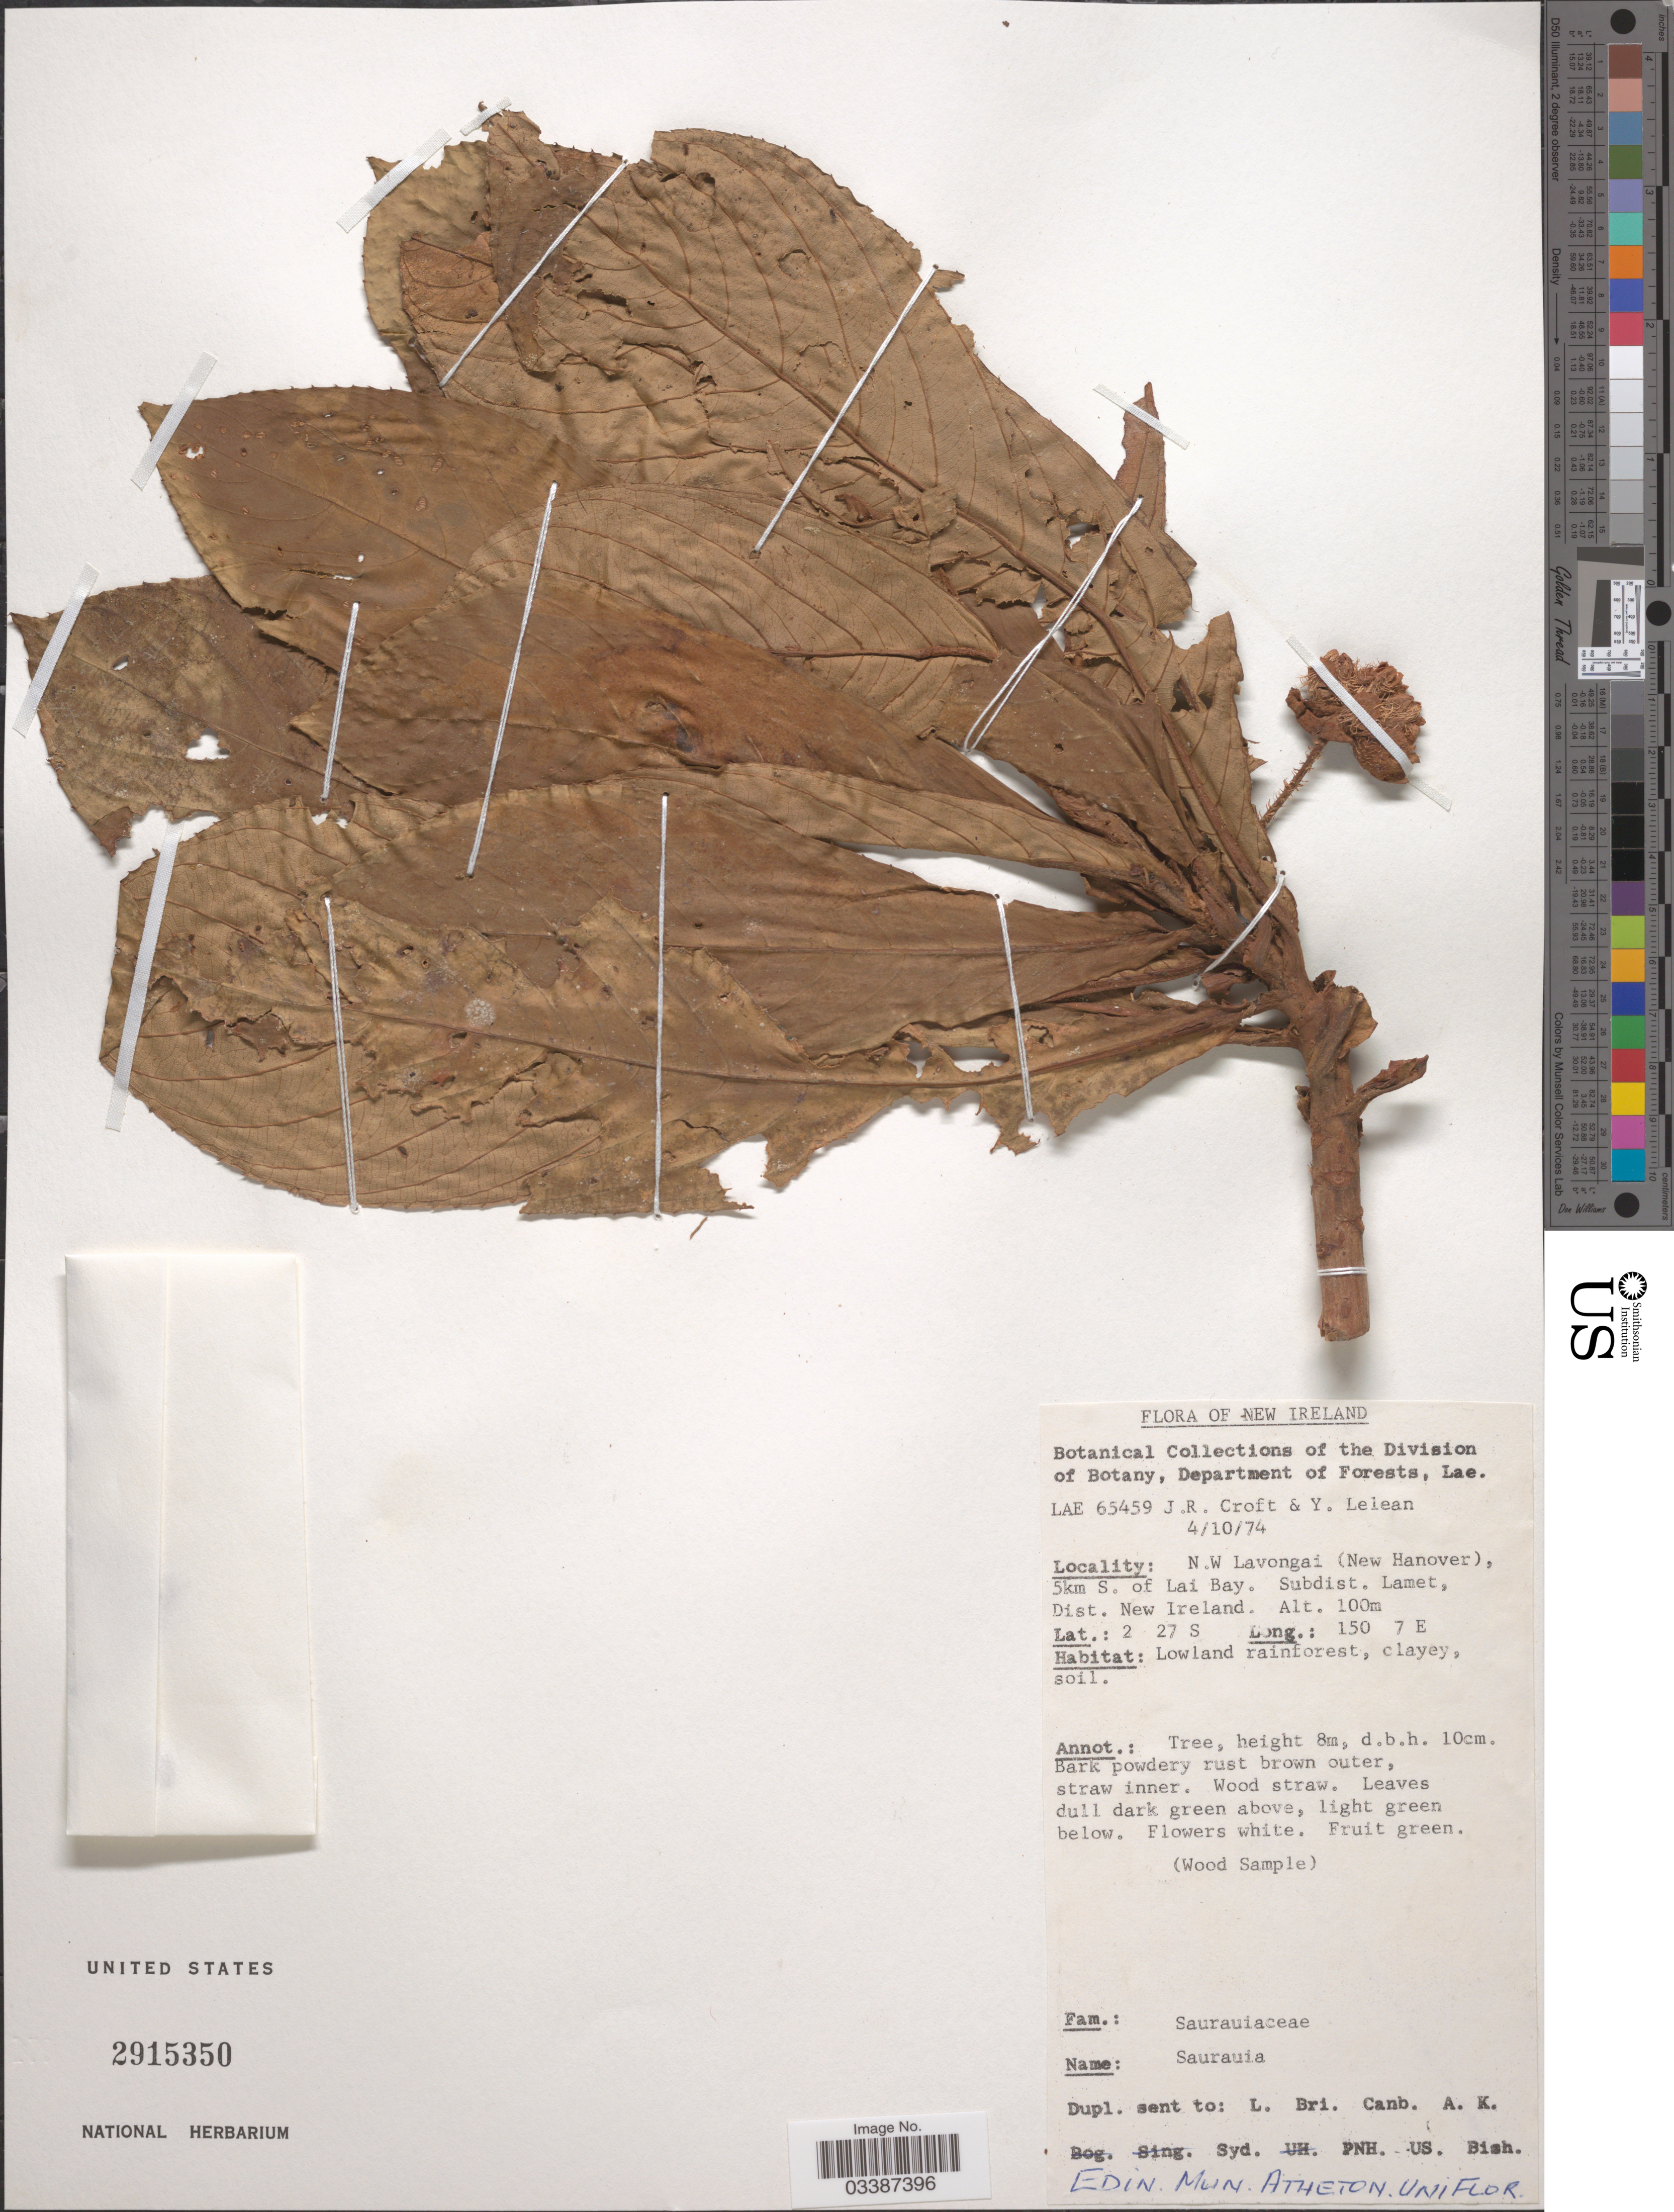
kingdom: Plantae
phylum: Tracheophyta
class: Magnoliopsida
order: Ericales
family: Actinidiaceae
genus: Saurauia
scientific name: Saurauia sp.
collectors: J. R. Croft & Y. Lelean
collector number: LAE 65459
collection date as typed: Transcribed d/m/y: 4/10/74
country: Papua New Guinea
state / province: New Ireland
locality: N.W. Lavongai (New Hanover), 5km S. of Lai Bay. Subdist. Lamet, Dist. New Ireland.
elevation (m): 100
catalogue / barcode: US 2915350